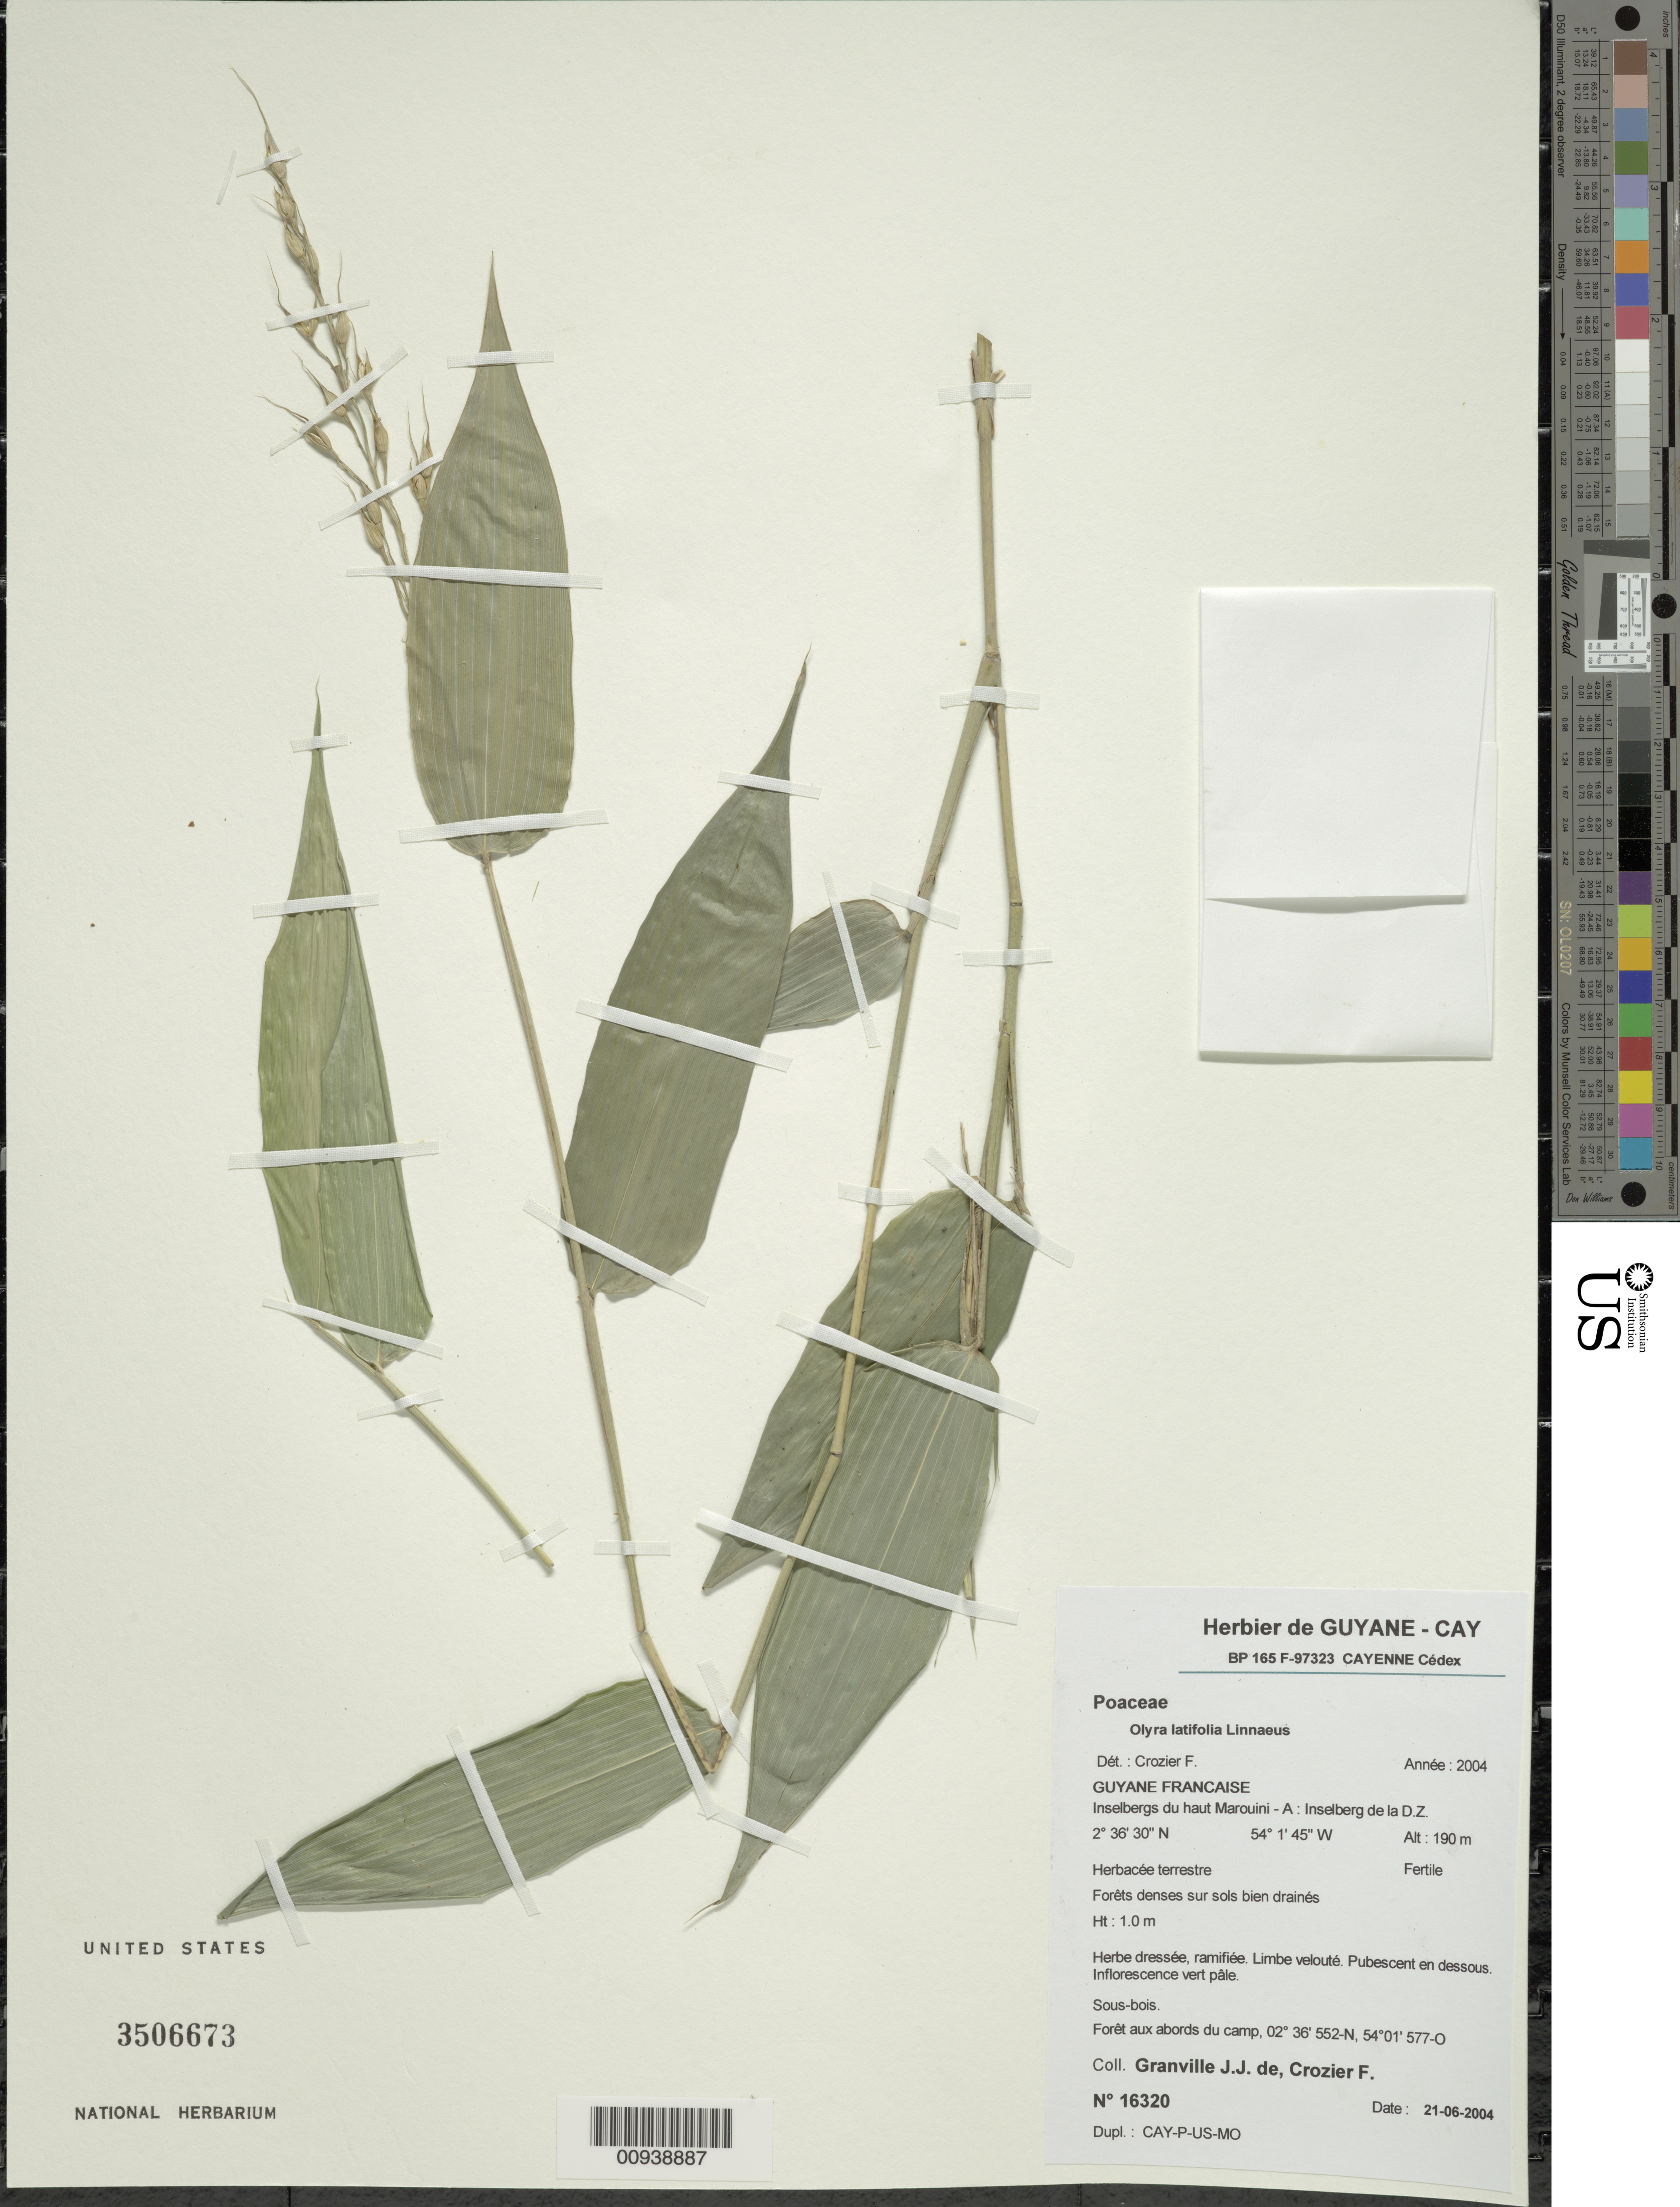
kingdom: Plantae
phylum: Tracheophyta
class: Liliopsida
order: Poales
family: Poaceae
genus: Olyra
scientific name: Olyra latifolia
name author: L.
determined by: Crozier, F.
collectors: J.-J. de Granville & F. Crozier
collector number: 16320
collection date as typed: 21-Jun-04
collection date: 2004-06-21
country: French Guiana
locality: Haut Marouini-A; Inselberg de la D.Z.; abords du camp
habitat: Forêts denses sur sols bien drainés, sous bois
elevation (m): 190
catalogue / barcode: US 3506673